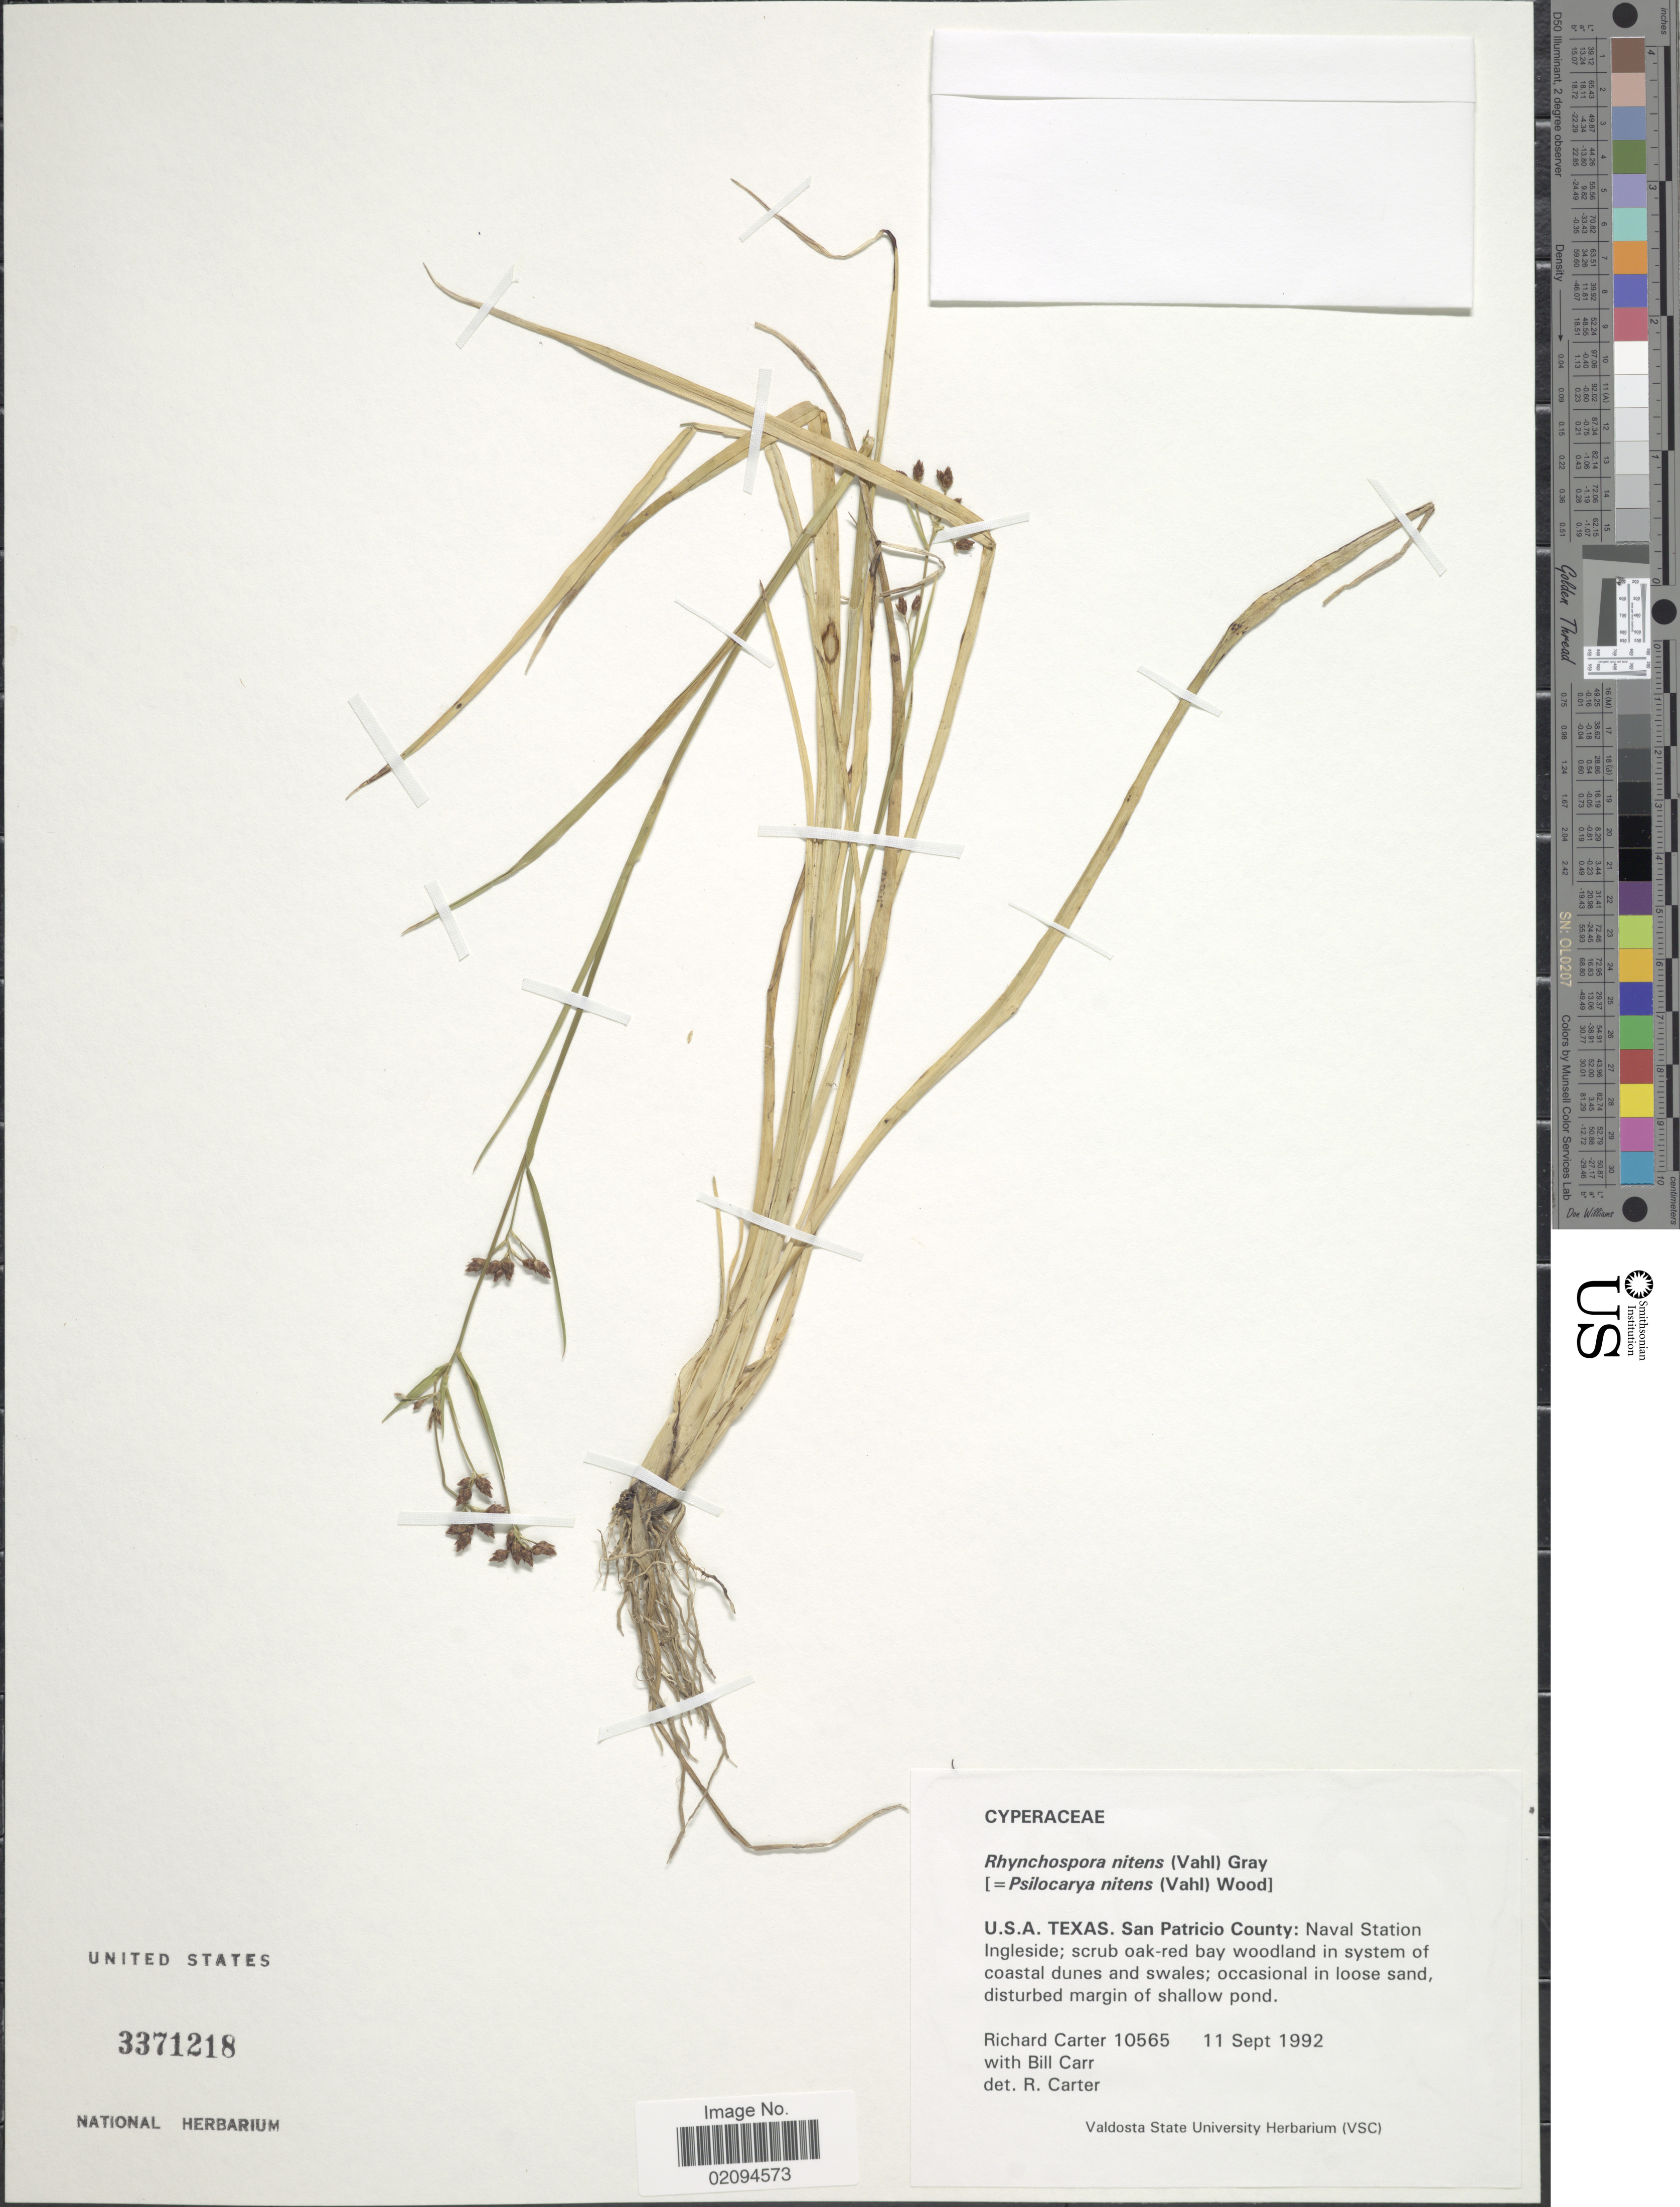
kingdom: Plantae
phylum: Tracheophyta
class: Liliopsida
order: Poales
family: Cyperaceae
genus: Rhynchospora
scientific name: Rhynchospora nitens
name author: (Vahl) A. Gray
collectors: R. Carter & B. Carr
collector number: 10565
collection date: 1992-09-11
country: United States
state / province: Texas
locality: San Patricio County: naval Station Ingleside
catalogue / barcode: US 3371218